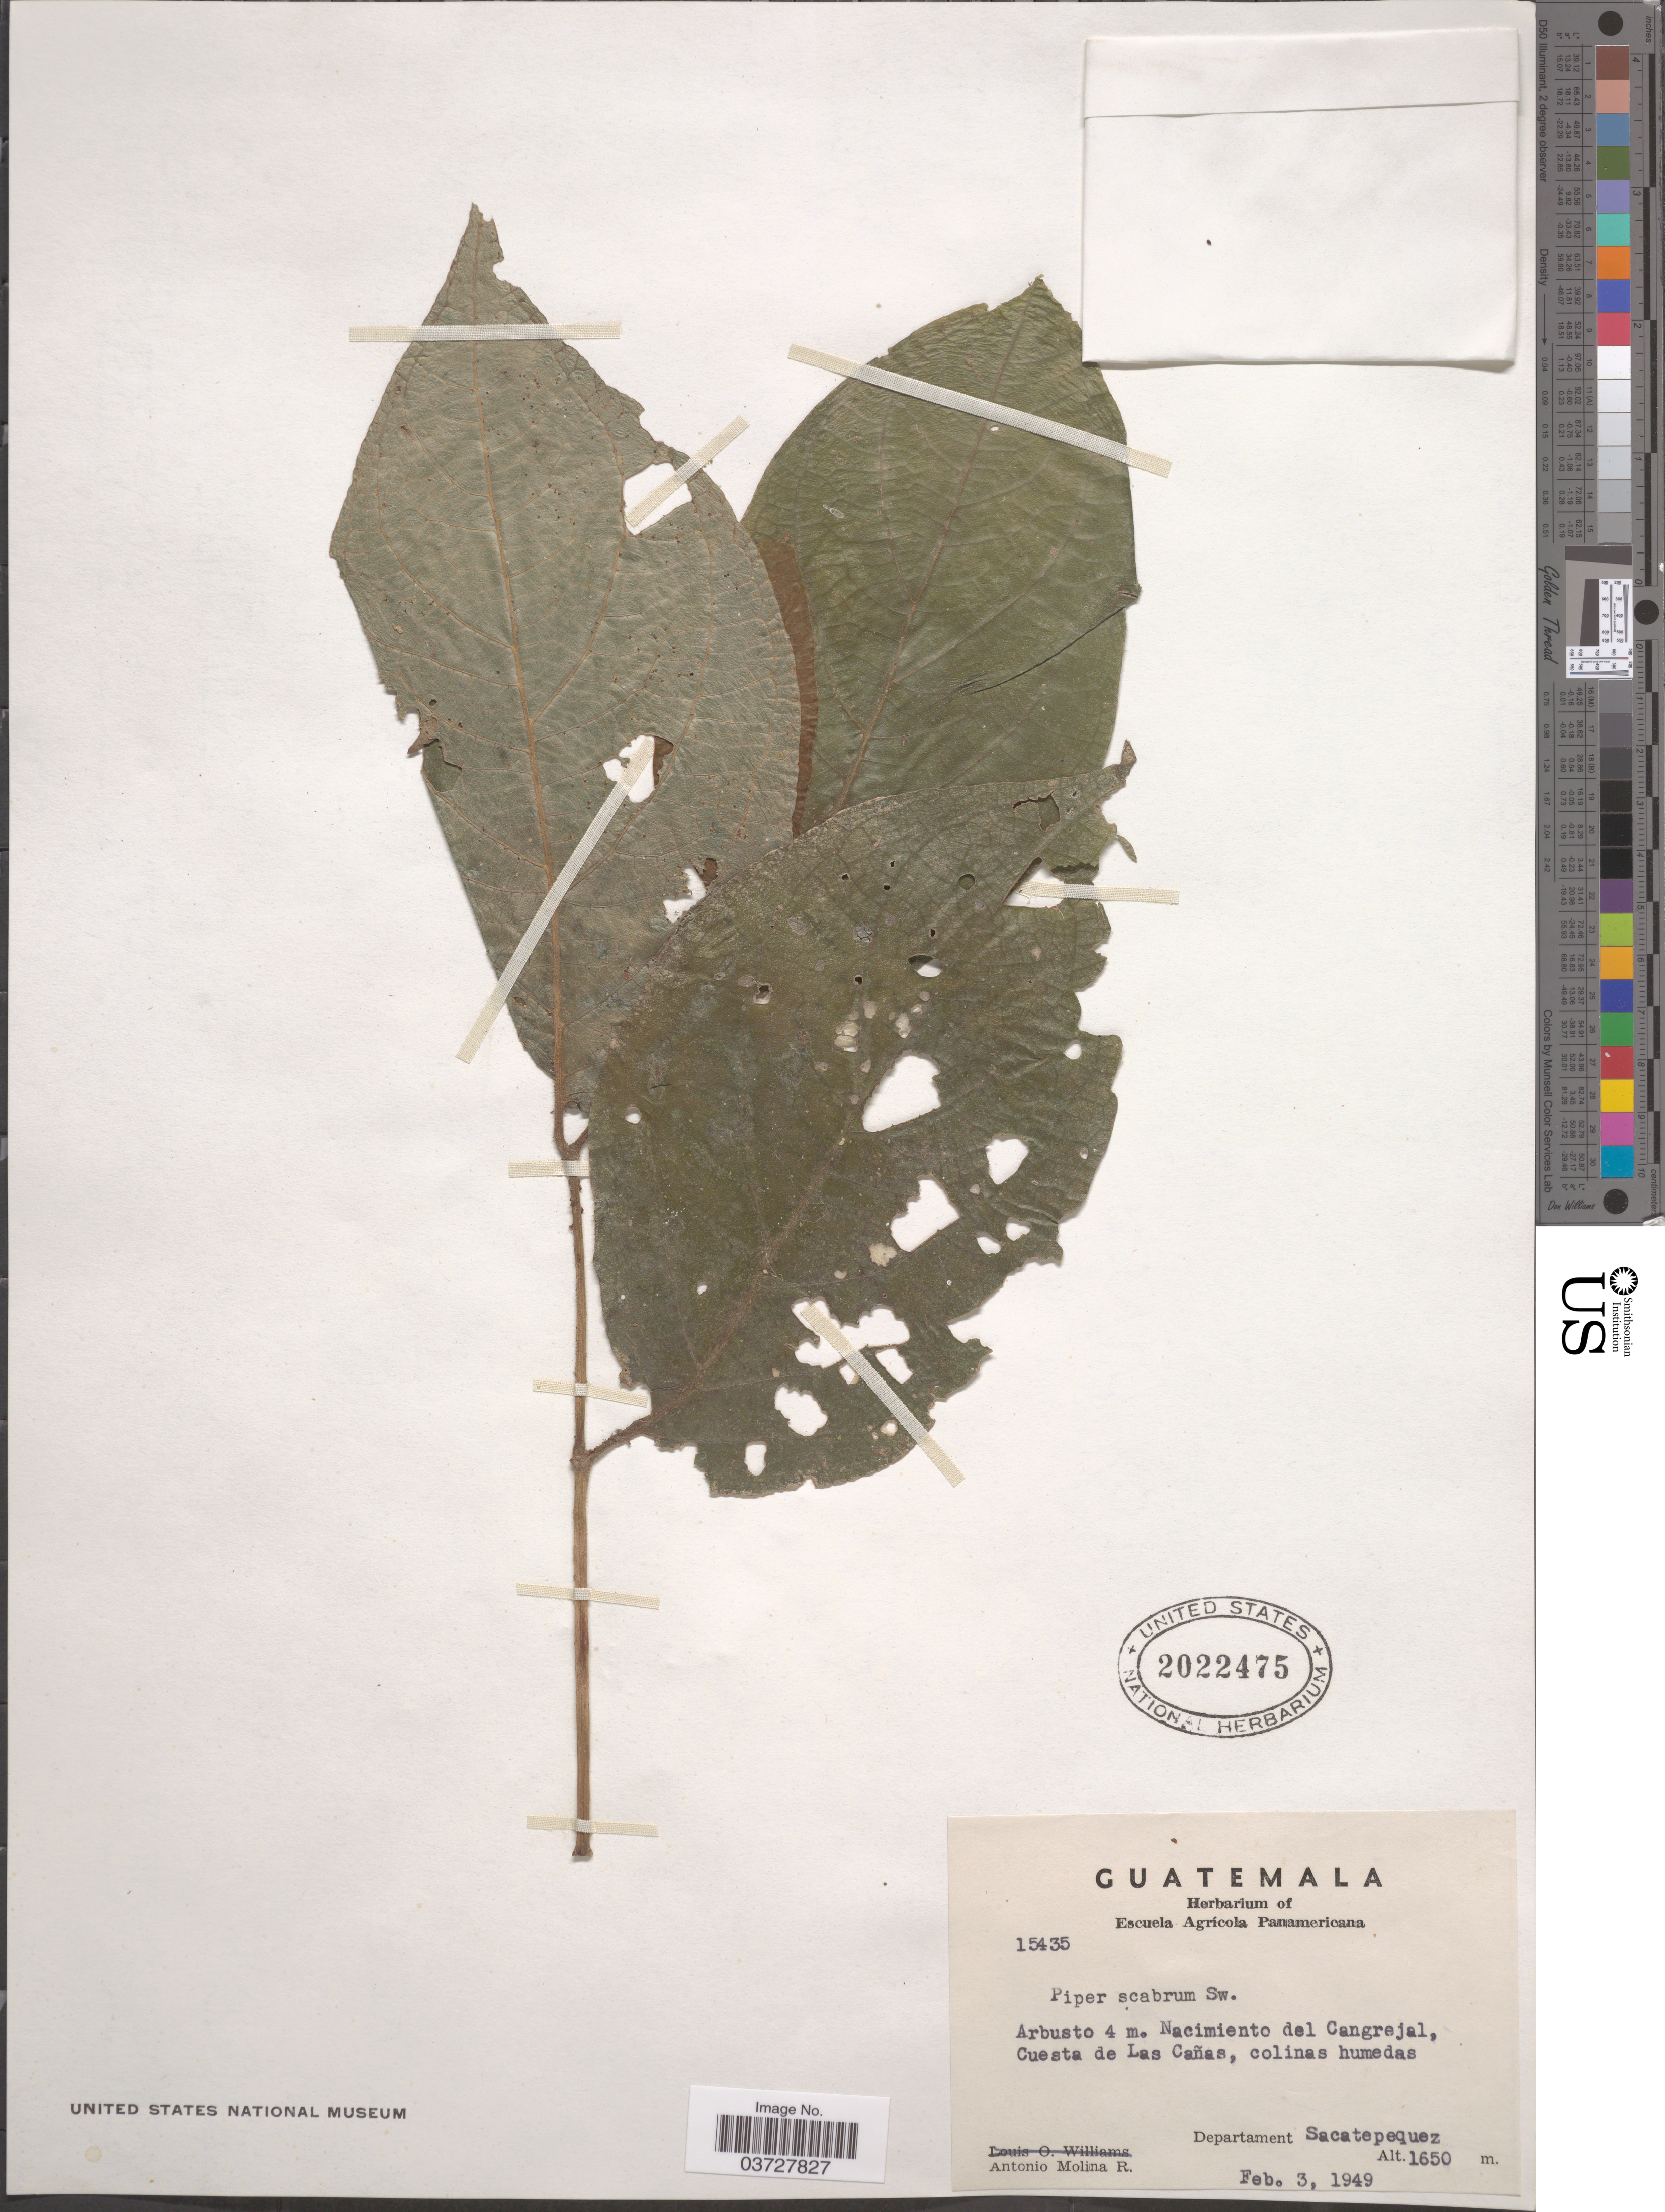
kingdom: Plantae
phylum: Tracheophyta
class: Magnoliopsida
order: Piperales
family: Piperaceae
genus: Piper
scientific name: Piper scabrum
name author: Sw.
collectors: A. Molina R.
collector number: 15435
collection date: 1949-02-03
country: Guatemala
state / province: Sacatepequez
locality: Nacimiento del Cangrejal, Cuesta de Las Cañas, colinas humedas. Departament Sacatepequez.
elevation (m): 1650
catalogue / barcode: US 2022475